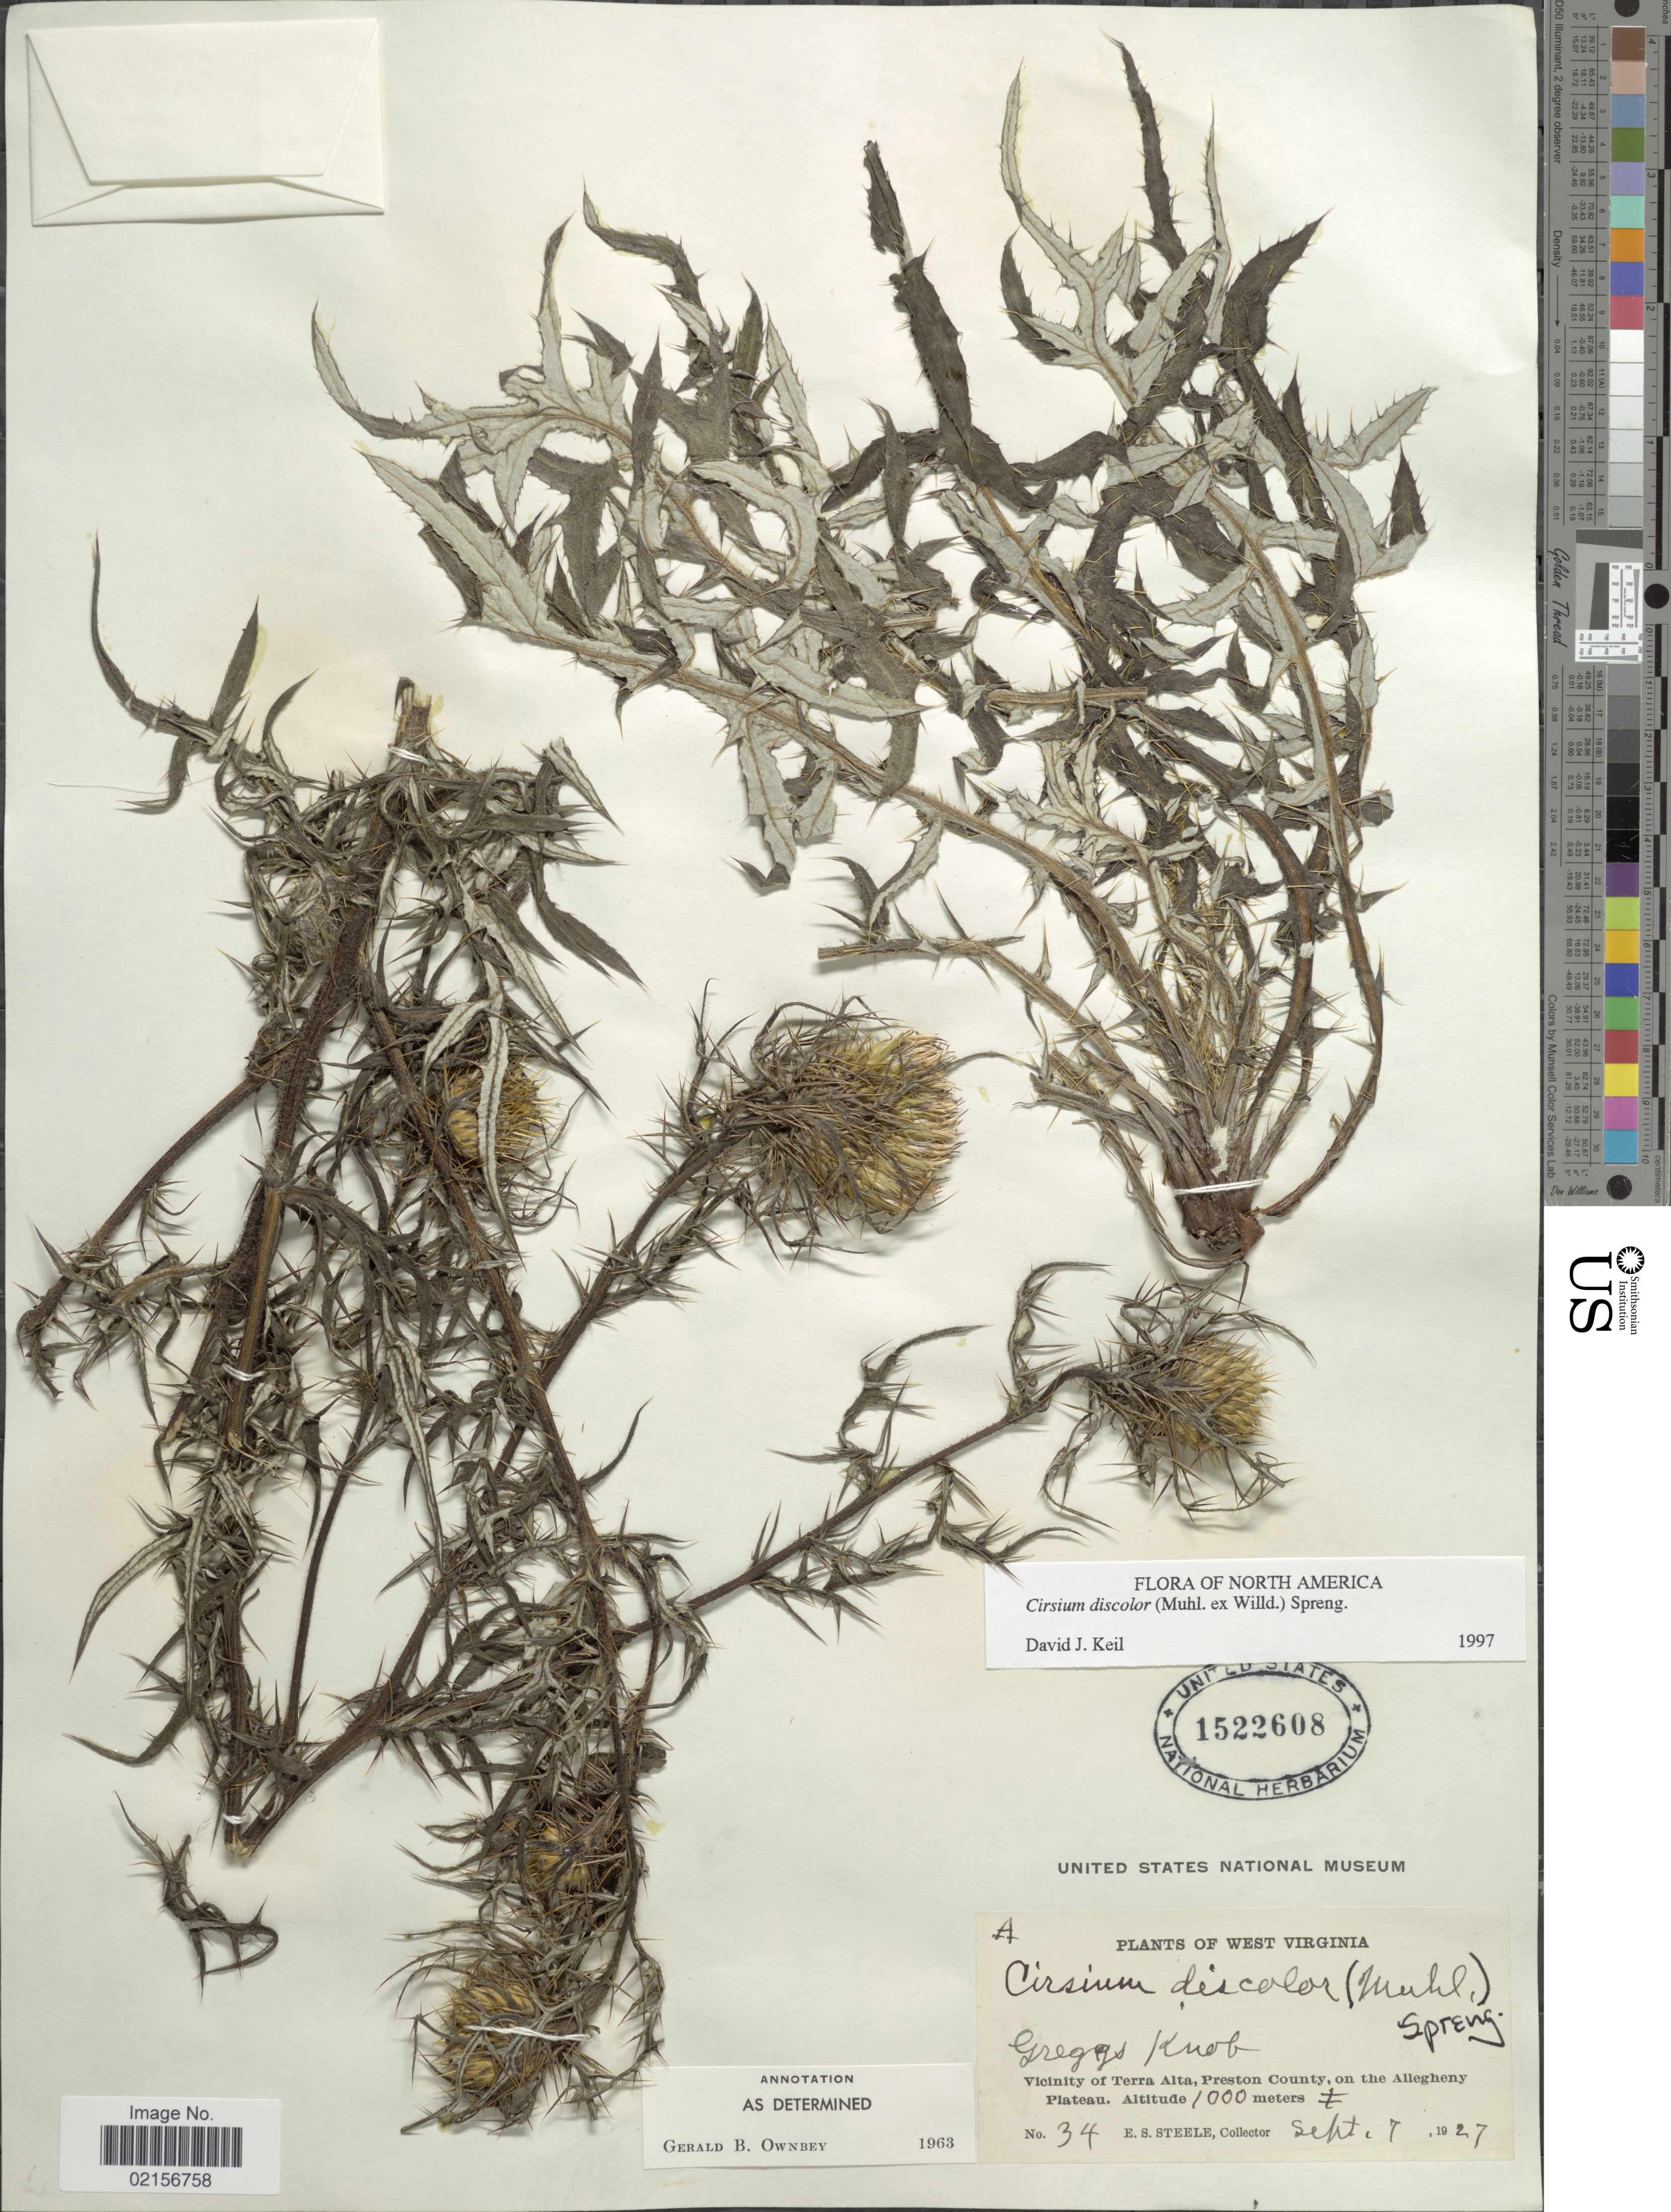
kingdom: Plantae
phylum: Tracheophyta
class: Magnoliopsida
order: Asterales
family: Asteraceae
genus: Cirsium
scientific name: Cirsium discolor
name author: (Muhl. ex Willd.) Spreng.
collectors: E. Steele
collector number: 34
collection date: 1927-09-07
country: United States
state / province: West Virginia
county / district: Preston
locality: Greggs Knob, vicinity of Terra Alta, Preston County, on the Allegheny Plateau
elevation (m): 1000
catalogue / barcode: US 1522608